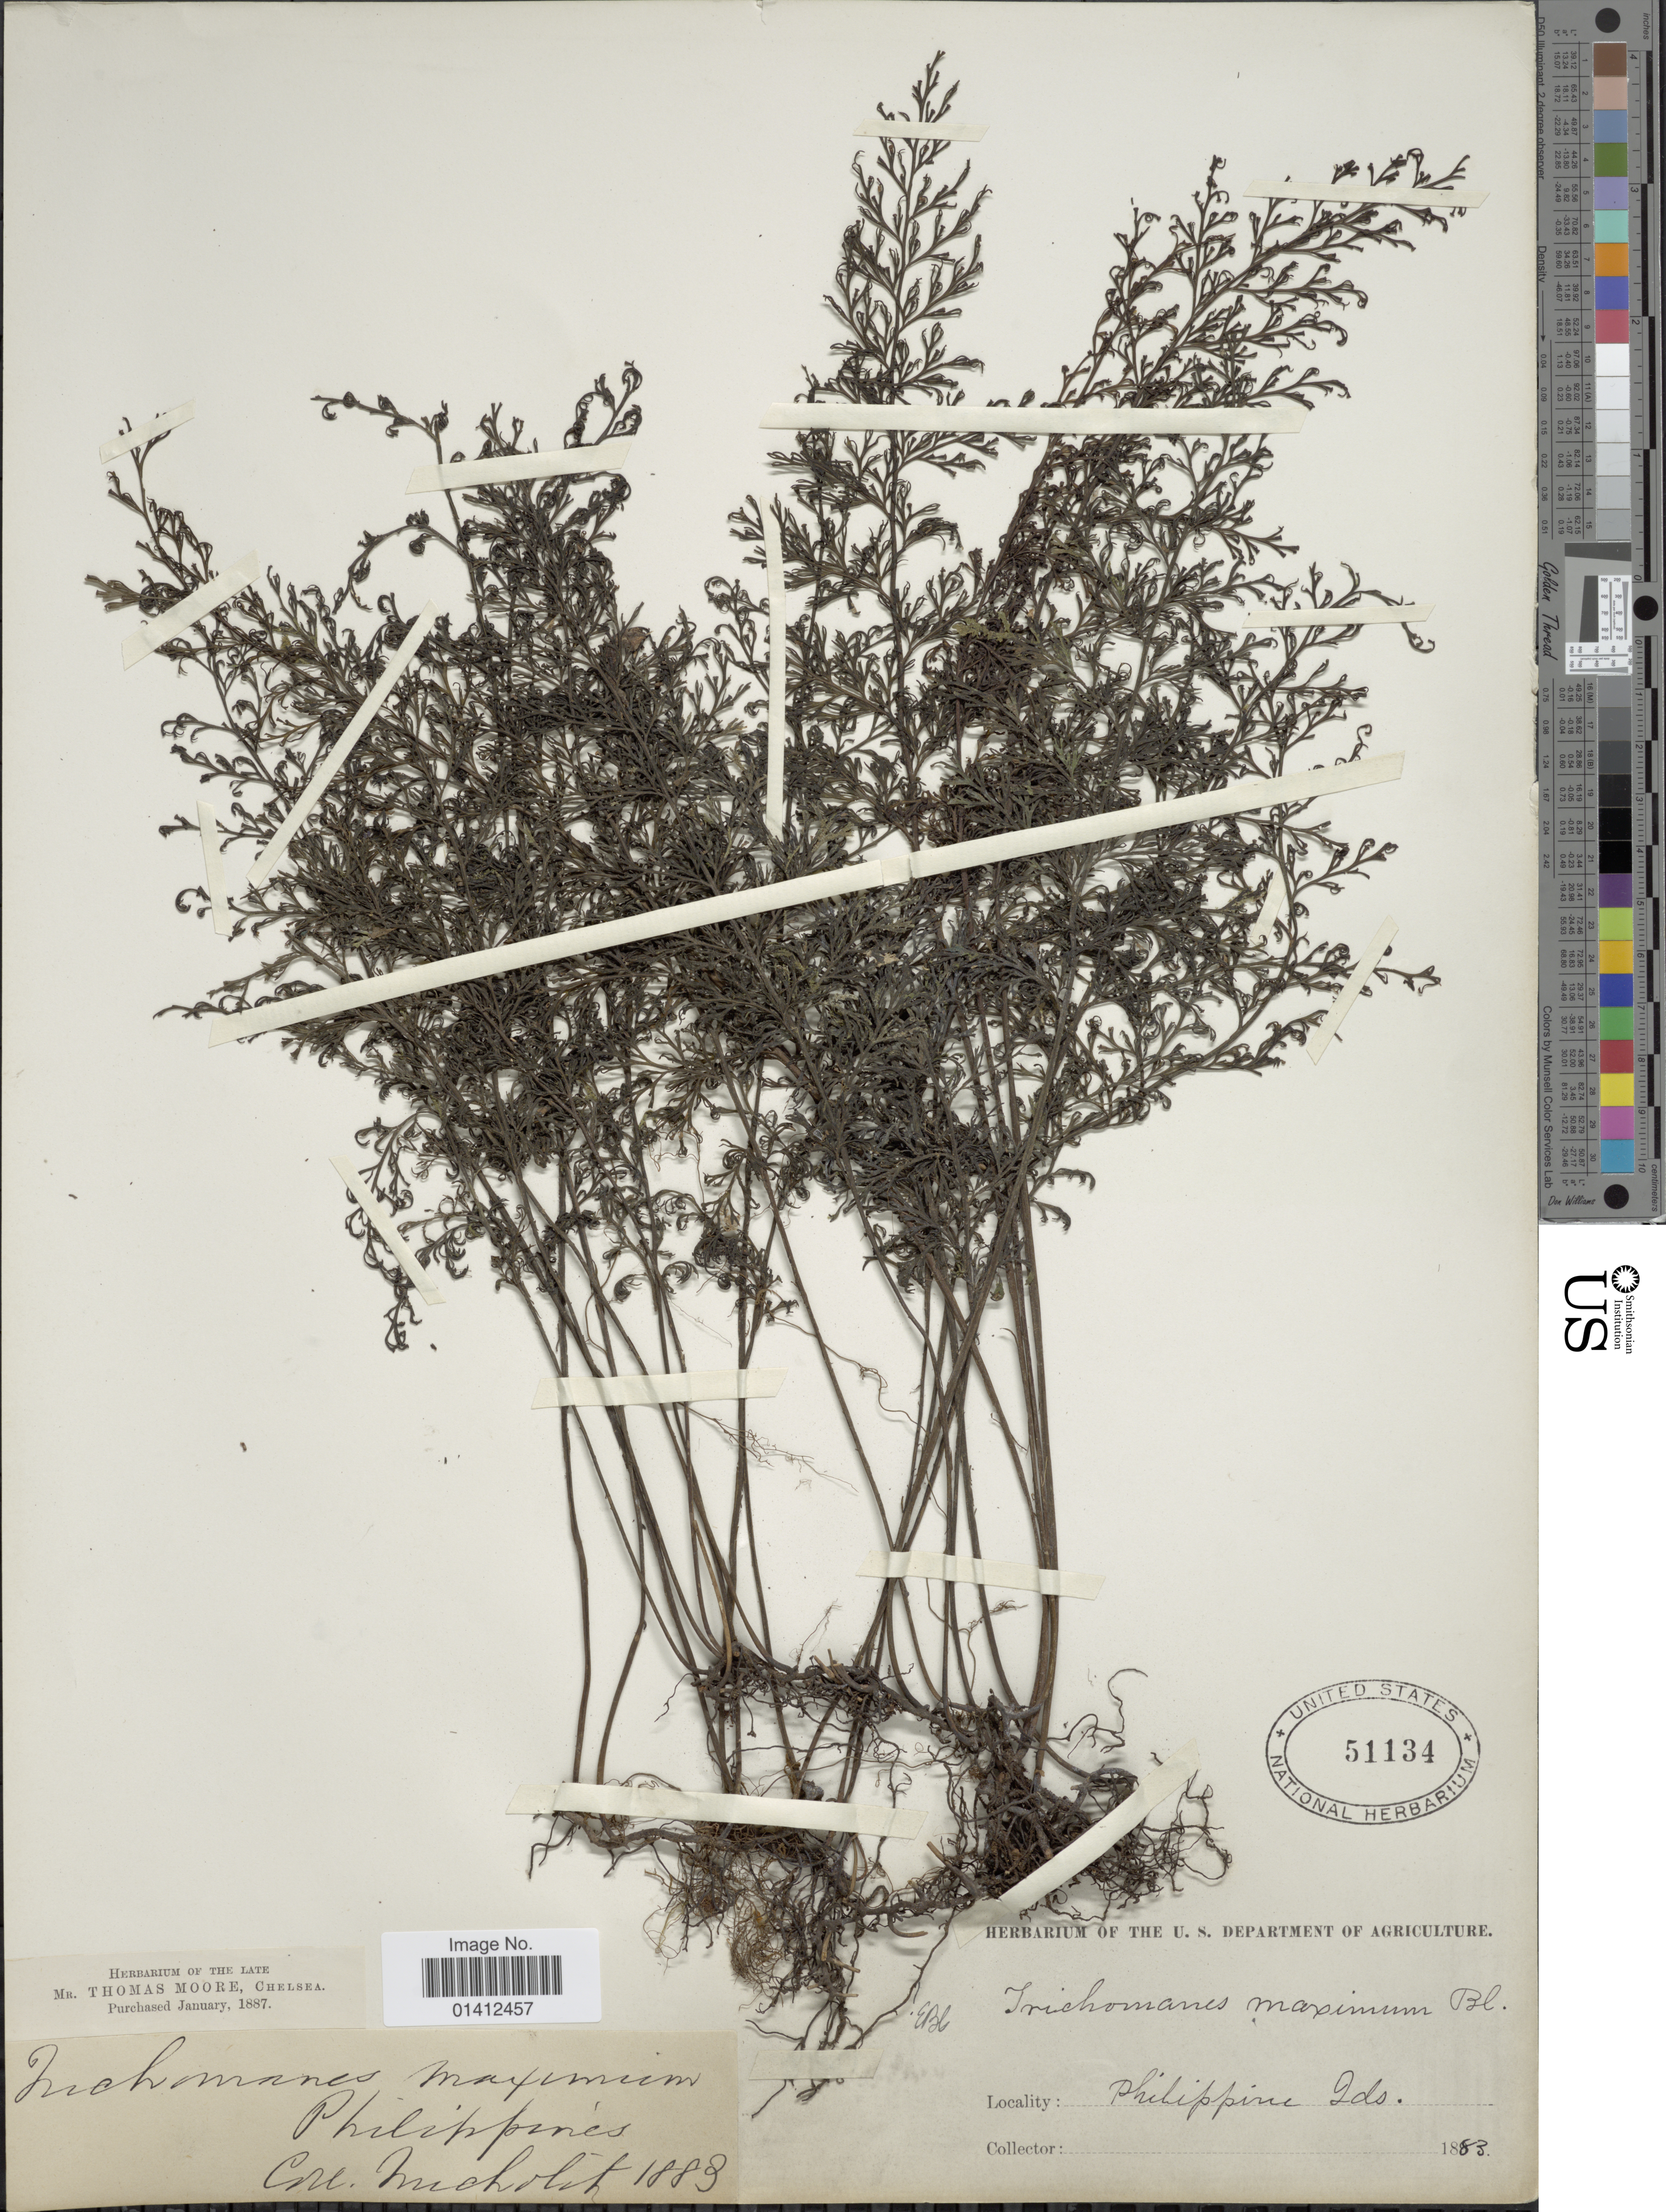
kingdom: Plantae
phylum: Tracheophyta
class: Polypodiopsida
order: Hymenophyllales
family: Hymenophyllaceae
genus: Vandenboschia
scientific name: Vandenboschia maxima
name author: (Blume) Copel.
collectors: W. Micholitz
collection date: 1883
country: Philippines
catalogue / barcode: US 51134